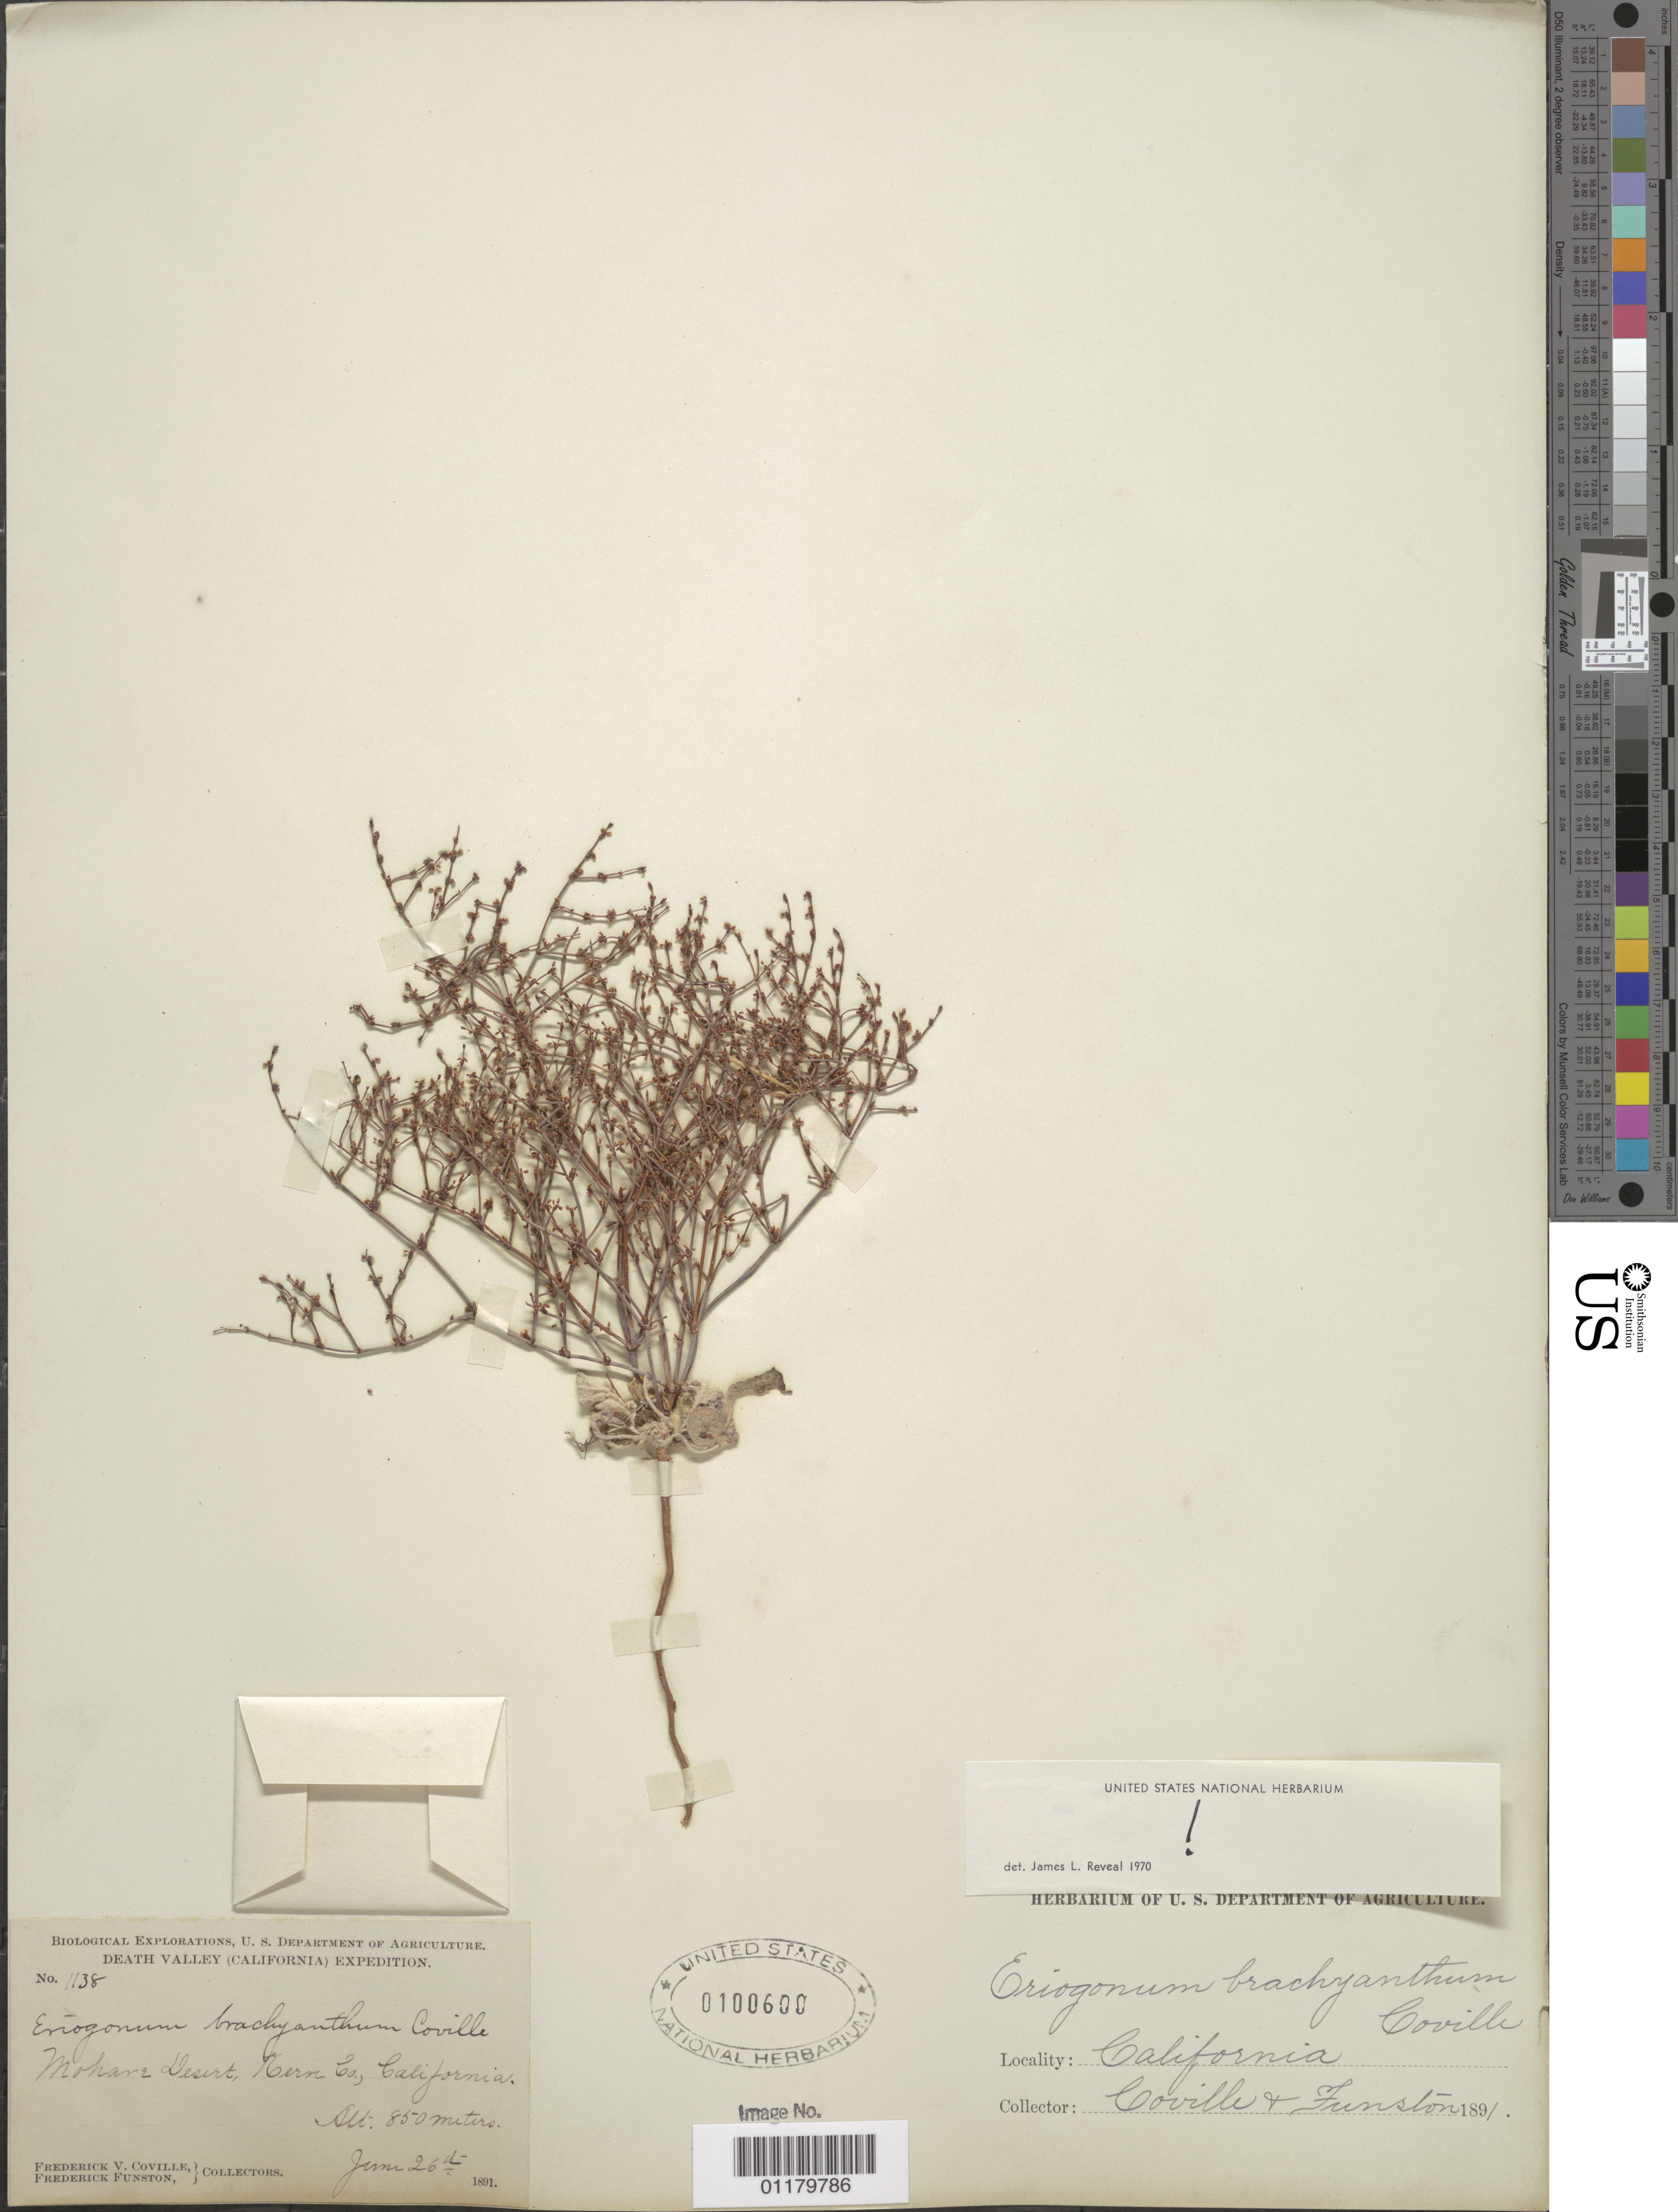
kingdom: Plantae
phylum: Tracheophyta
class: Magnoliopsida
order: Caryophyllales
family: Polygonaceae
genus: Eriogonum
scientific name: Eriogonum brachyanthum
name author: Coville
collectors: F. V. Coville & F. Funston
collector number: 1138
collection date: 1891-06-26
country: United States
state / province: California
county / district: Kern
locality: Mohave Desert.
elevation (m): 850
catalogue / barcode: US 100600